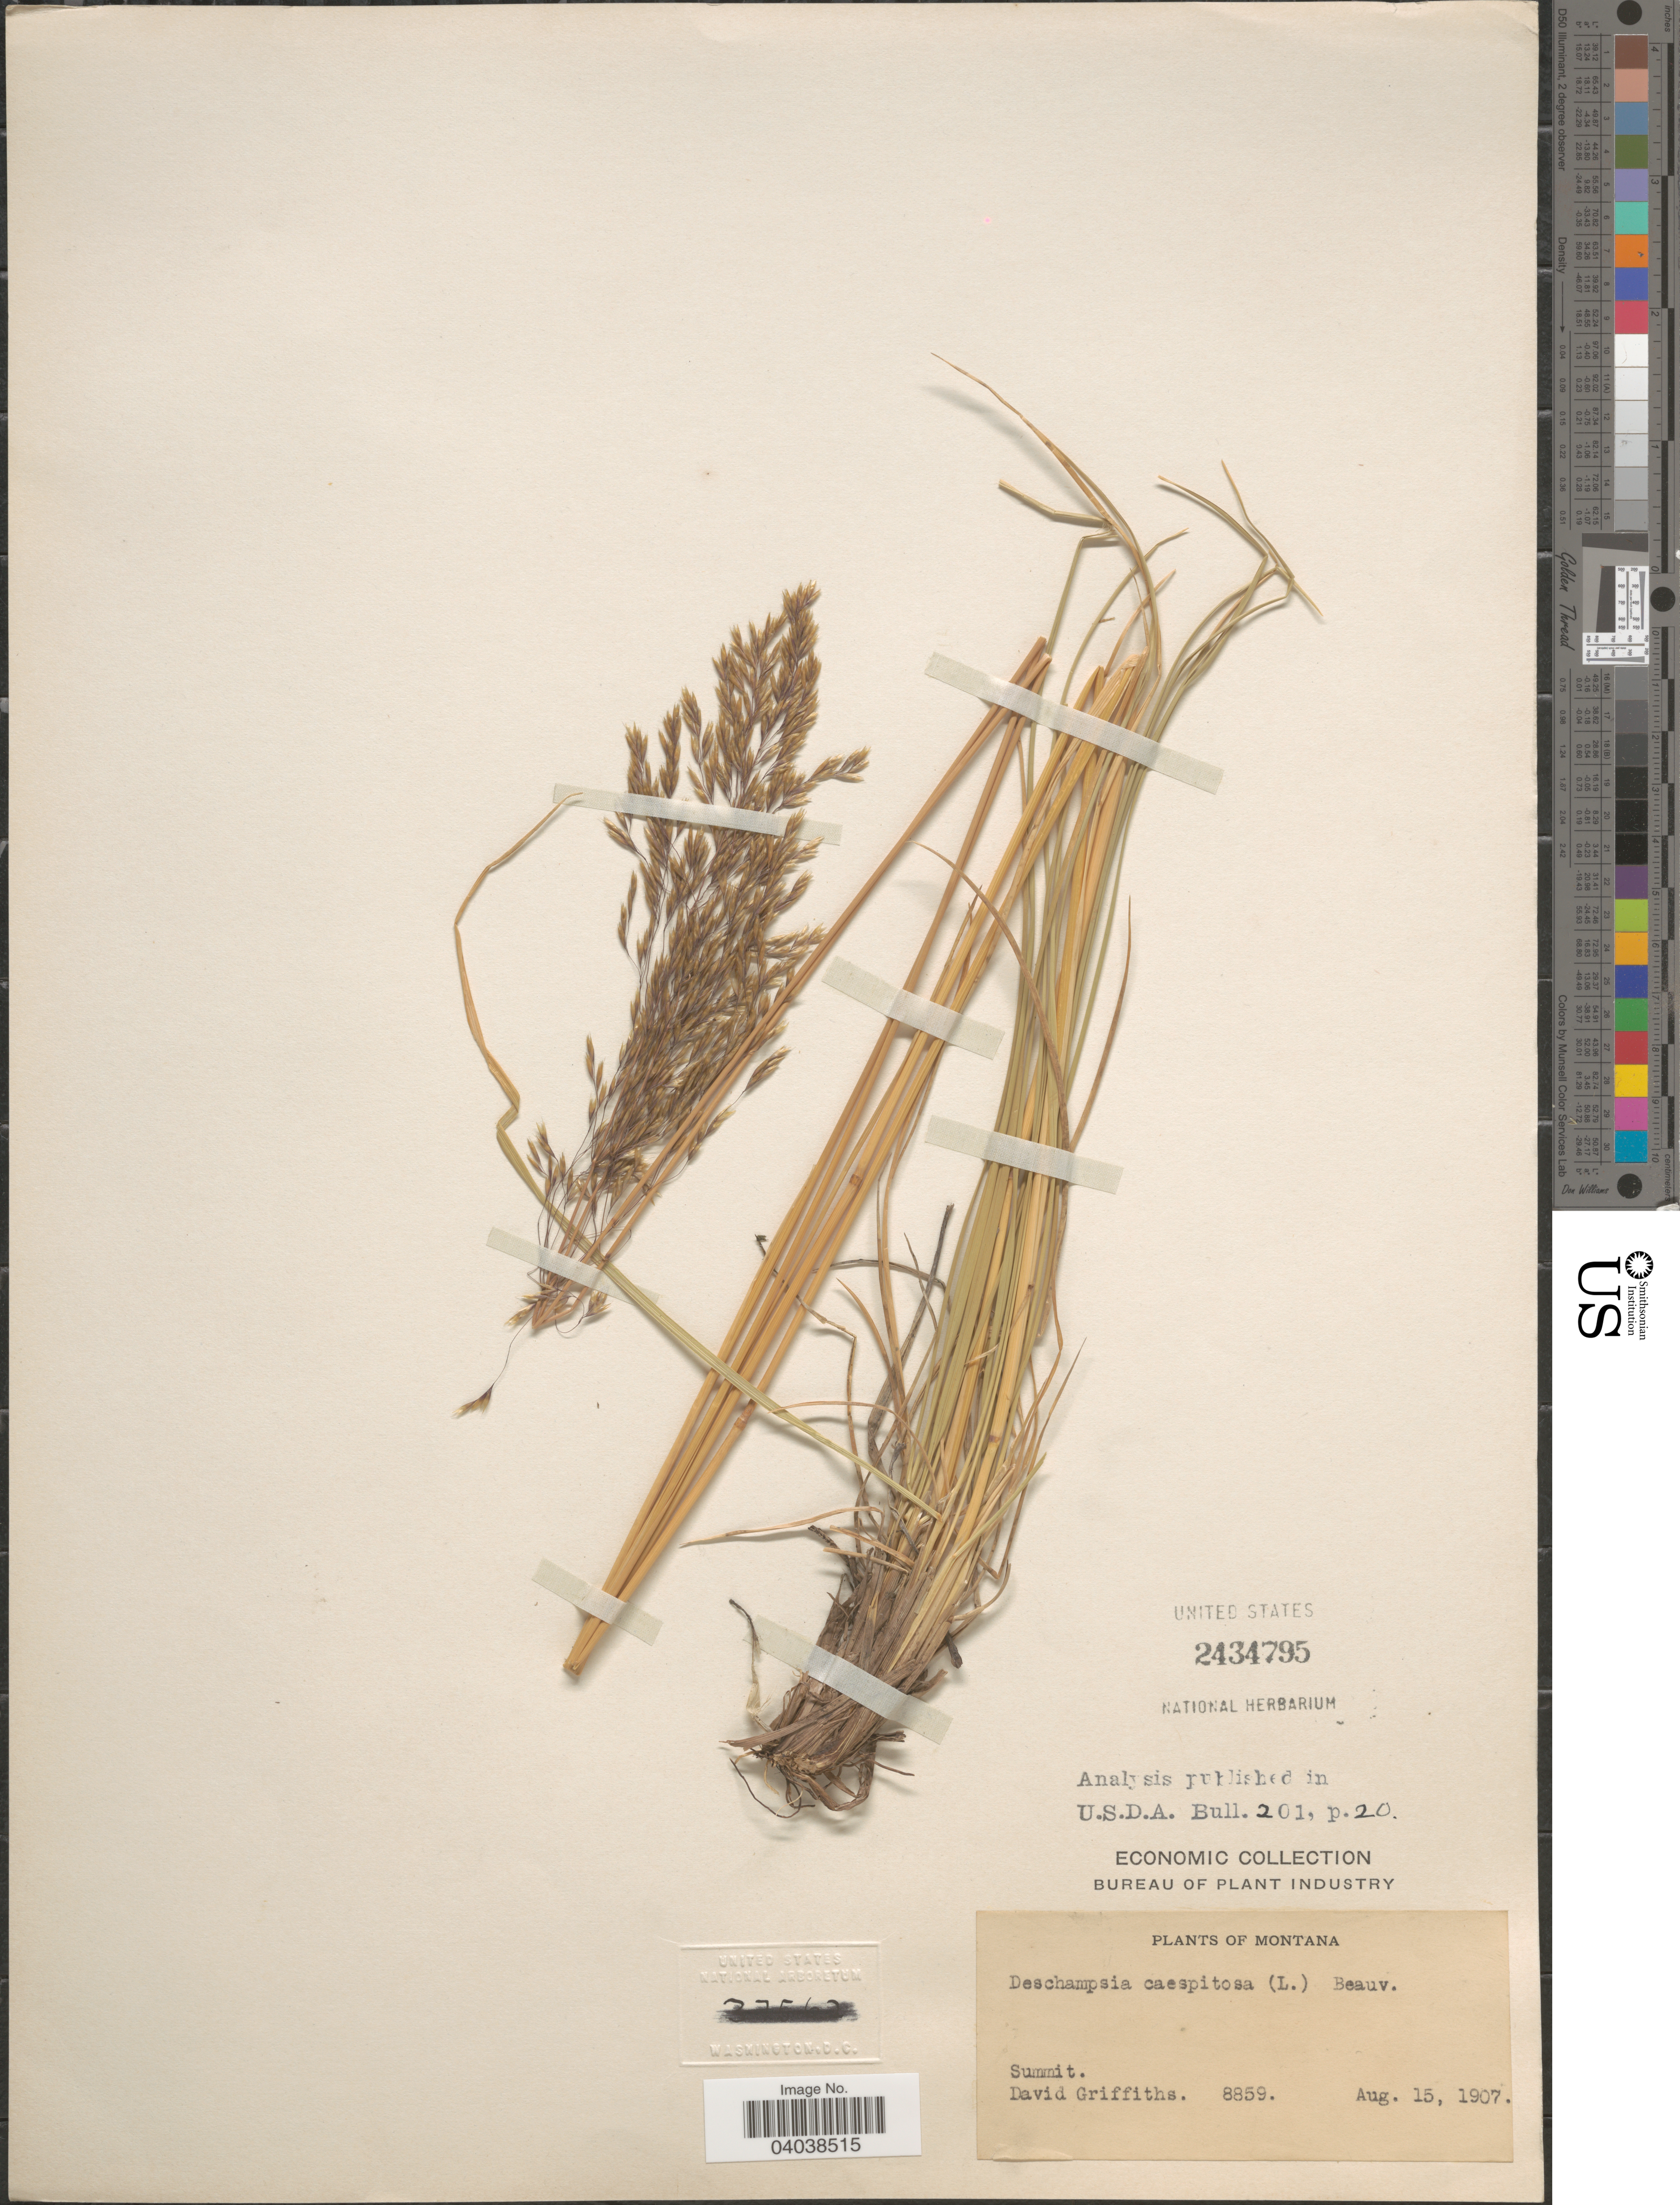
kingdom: Plantae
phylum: Tracheophyta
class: Liliopsida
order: Poales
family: Poaceae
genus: Deschampsia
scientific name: Deschampsia cespitosa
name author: (L.) P. Beauv.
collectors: D. Griffiths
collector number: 8859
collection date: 1907-08-15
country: United States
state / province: Montana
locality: Summit.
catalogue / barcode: US 2434795